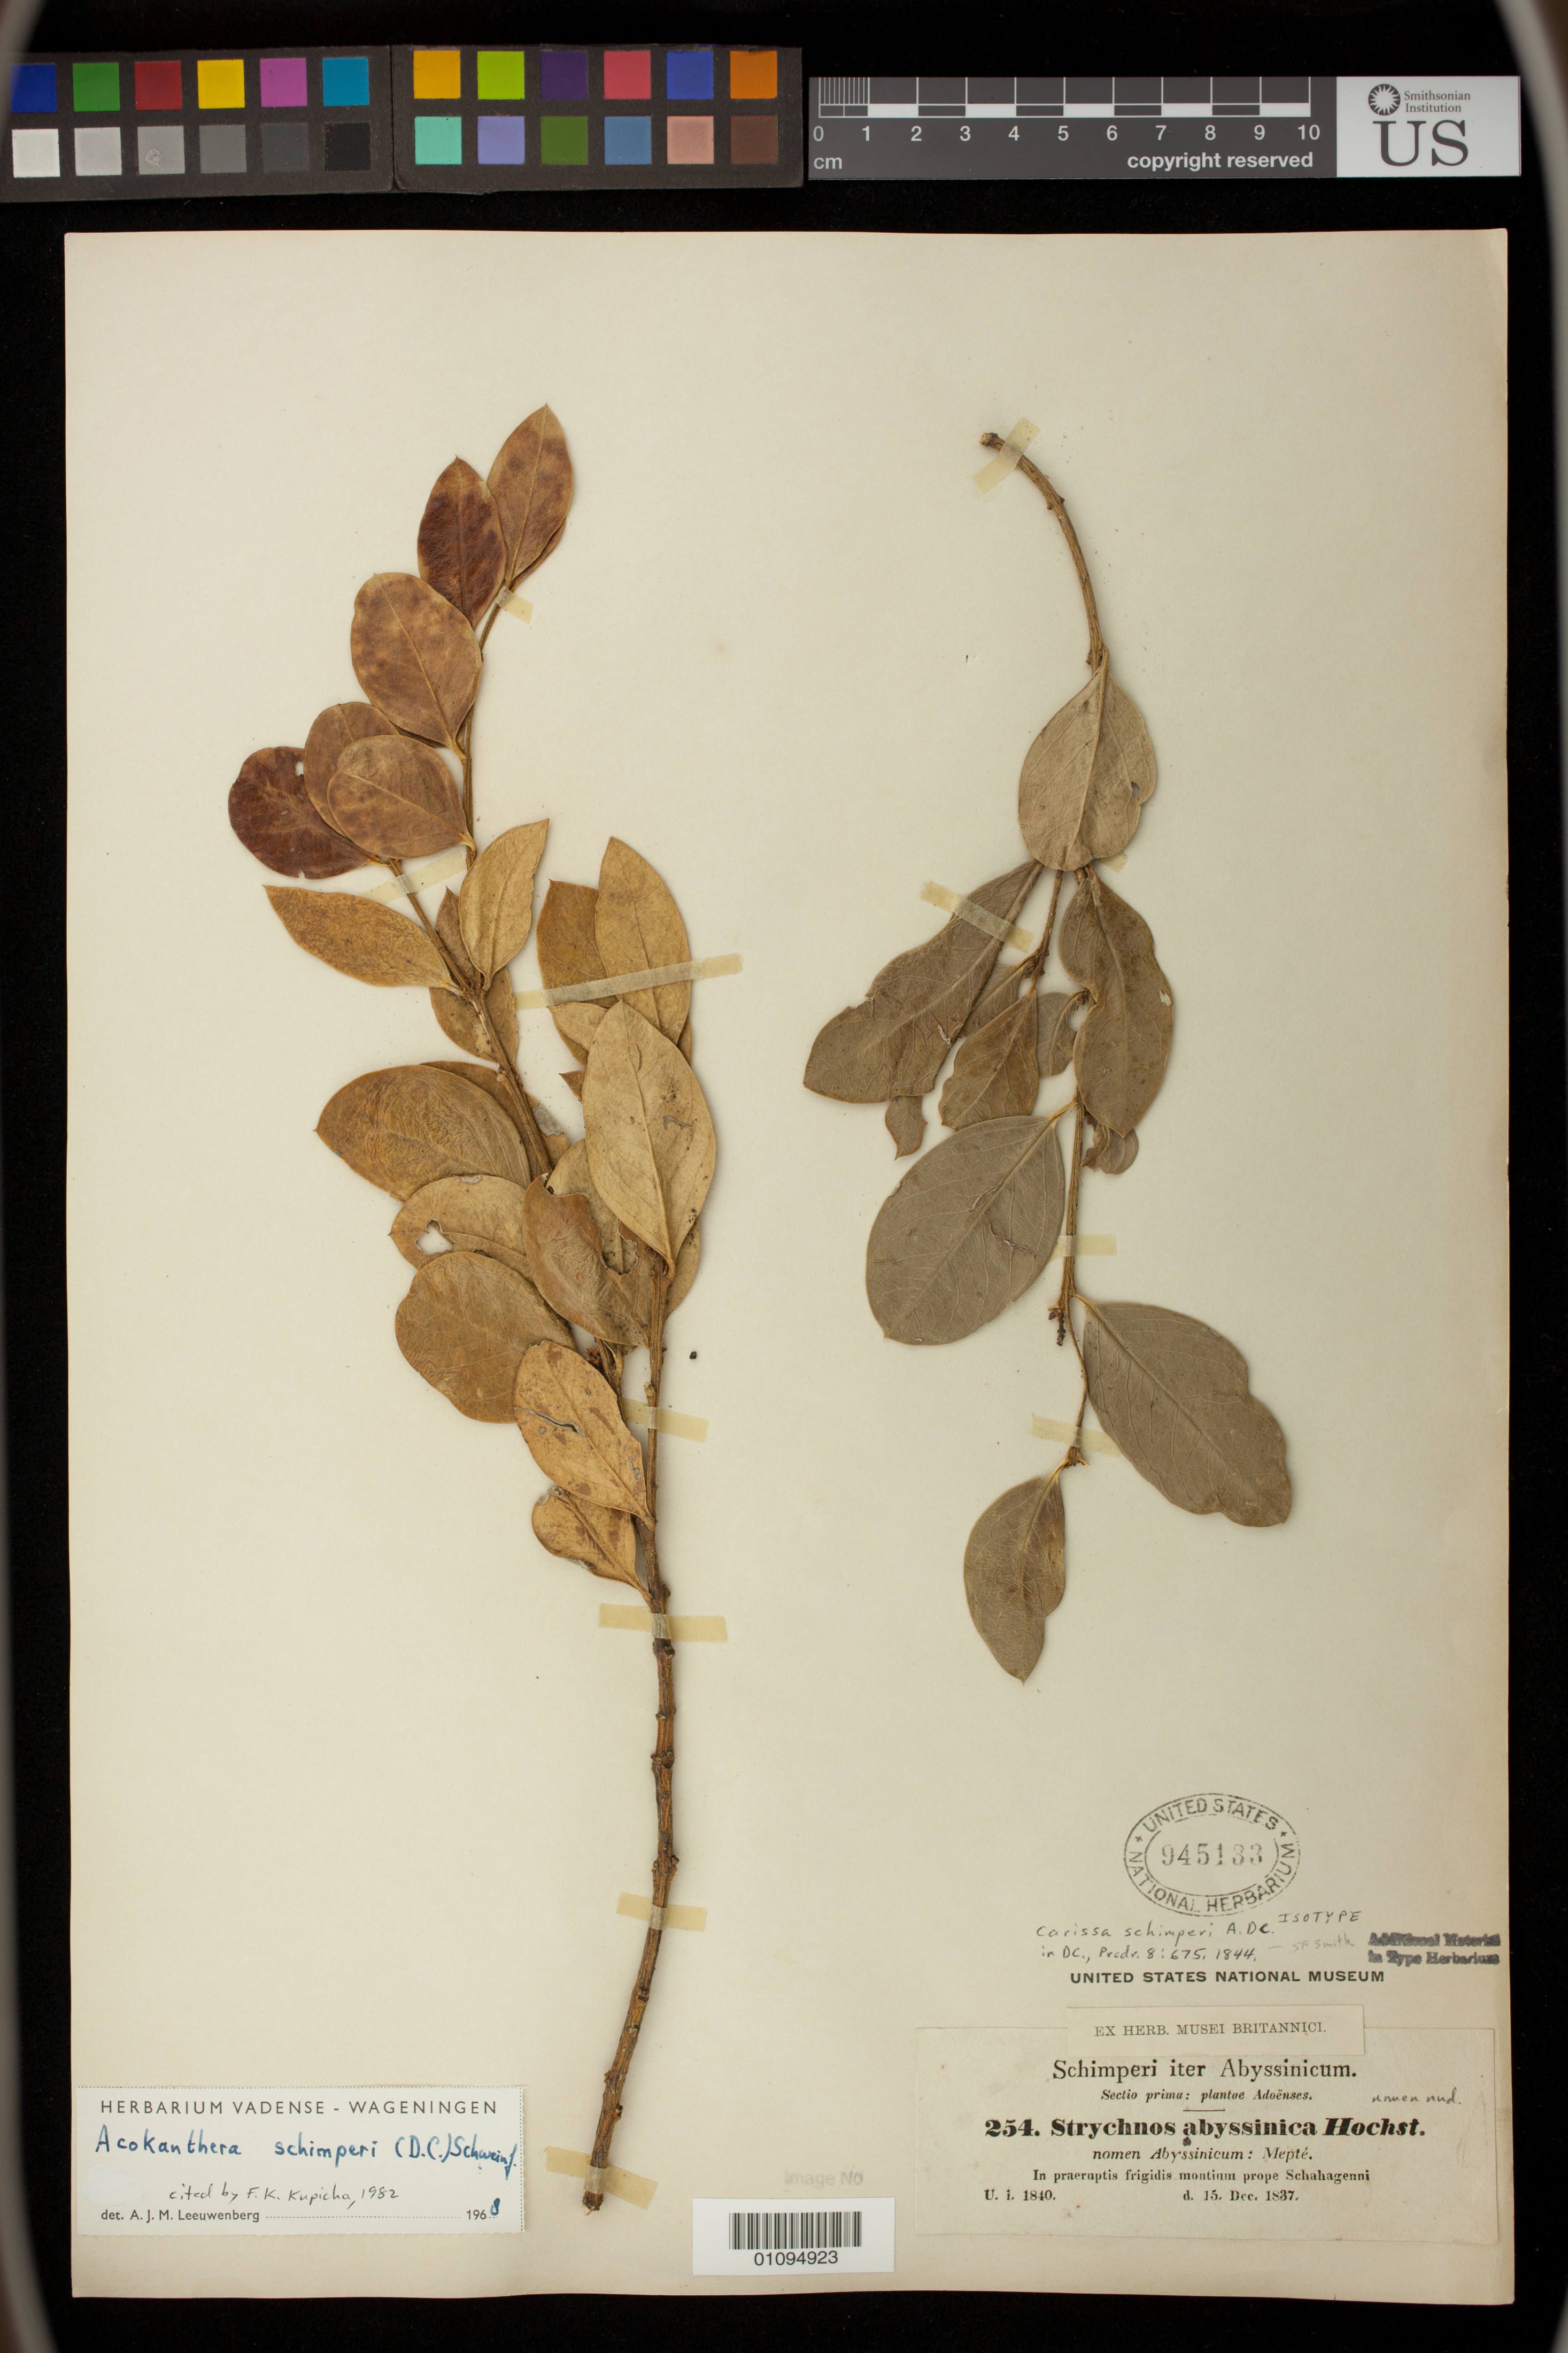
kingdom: Plantae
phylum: Tracheophyta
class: Magnoliopsida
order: Gentianales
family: Apocynaceae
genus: Carissa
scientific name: Carissa schimperi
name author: A. DC. in DC.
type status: Isotype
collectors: G. W. Schimper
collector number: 255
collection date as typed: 15 Dec 1837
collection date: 1837-12-15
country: Ethiopia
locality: Nomen Abyssinicum: Mepte. In praeruptis frigidis montinum prope Schahagenni.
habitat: In praeruptis frigidis montinum prope Schahagenni.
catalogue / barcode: US 945133